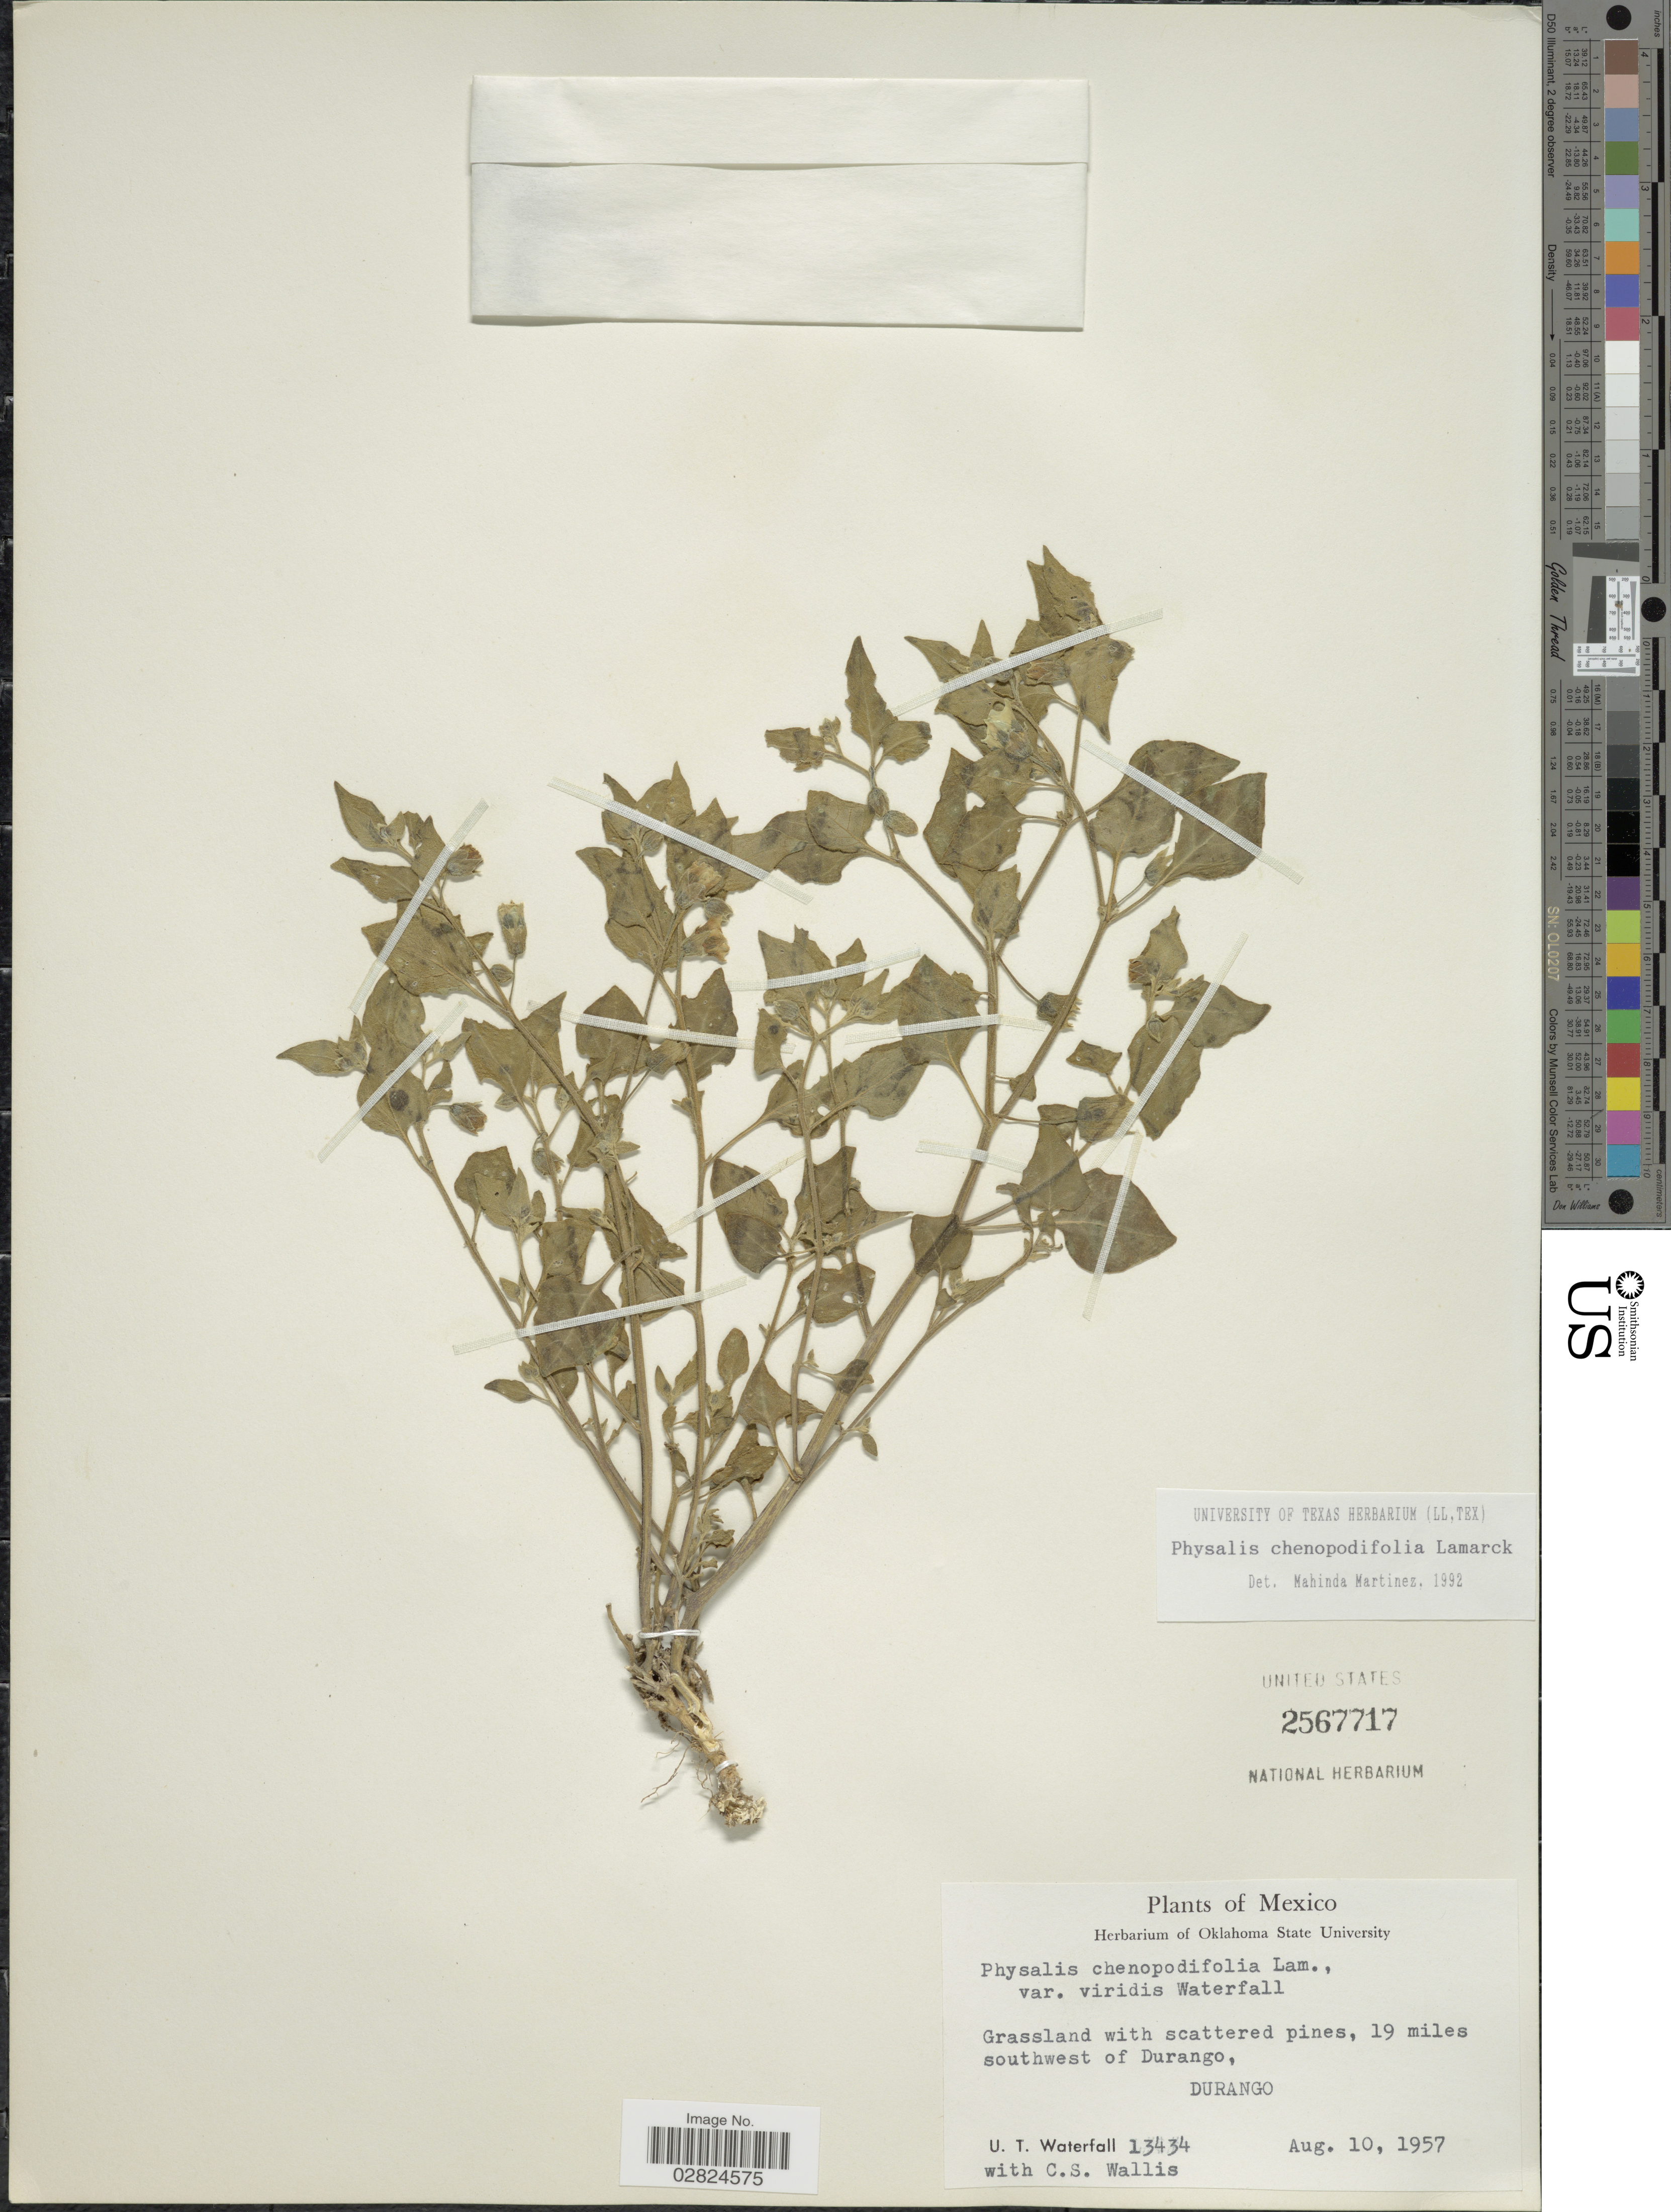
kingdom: Plantae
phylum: Tracheophyta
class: Magnoliopsida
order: Solanales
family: Solanaceae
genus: Physalis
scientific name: Physalis chenopodifolia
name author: Lam.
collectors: U. T. Waterfall & C. S. Wallis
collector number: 13434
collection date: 1957-08-10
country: Mexico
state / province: Durango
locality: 19 miles southwest of Durango.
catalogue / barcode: US 2567717